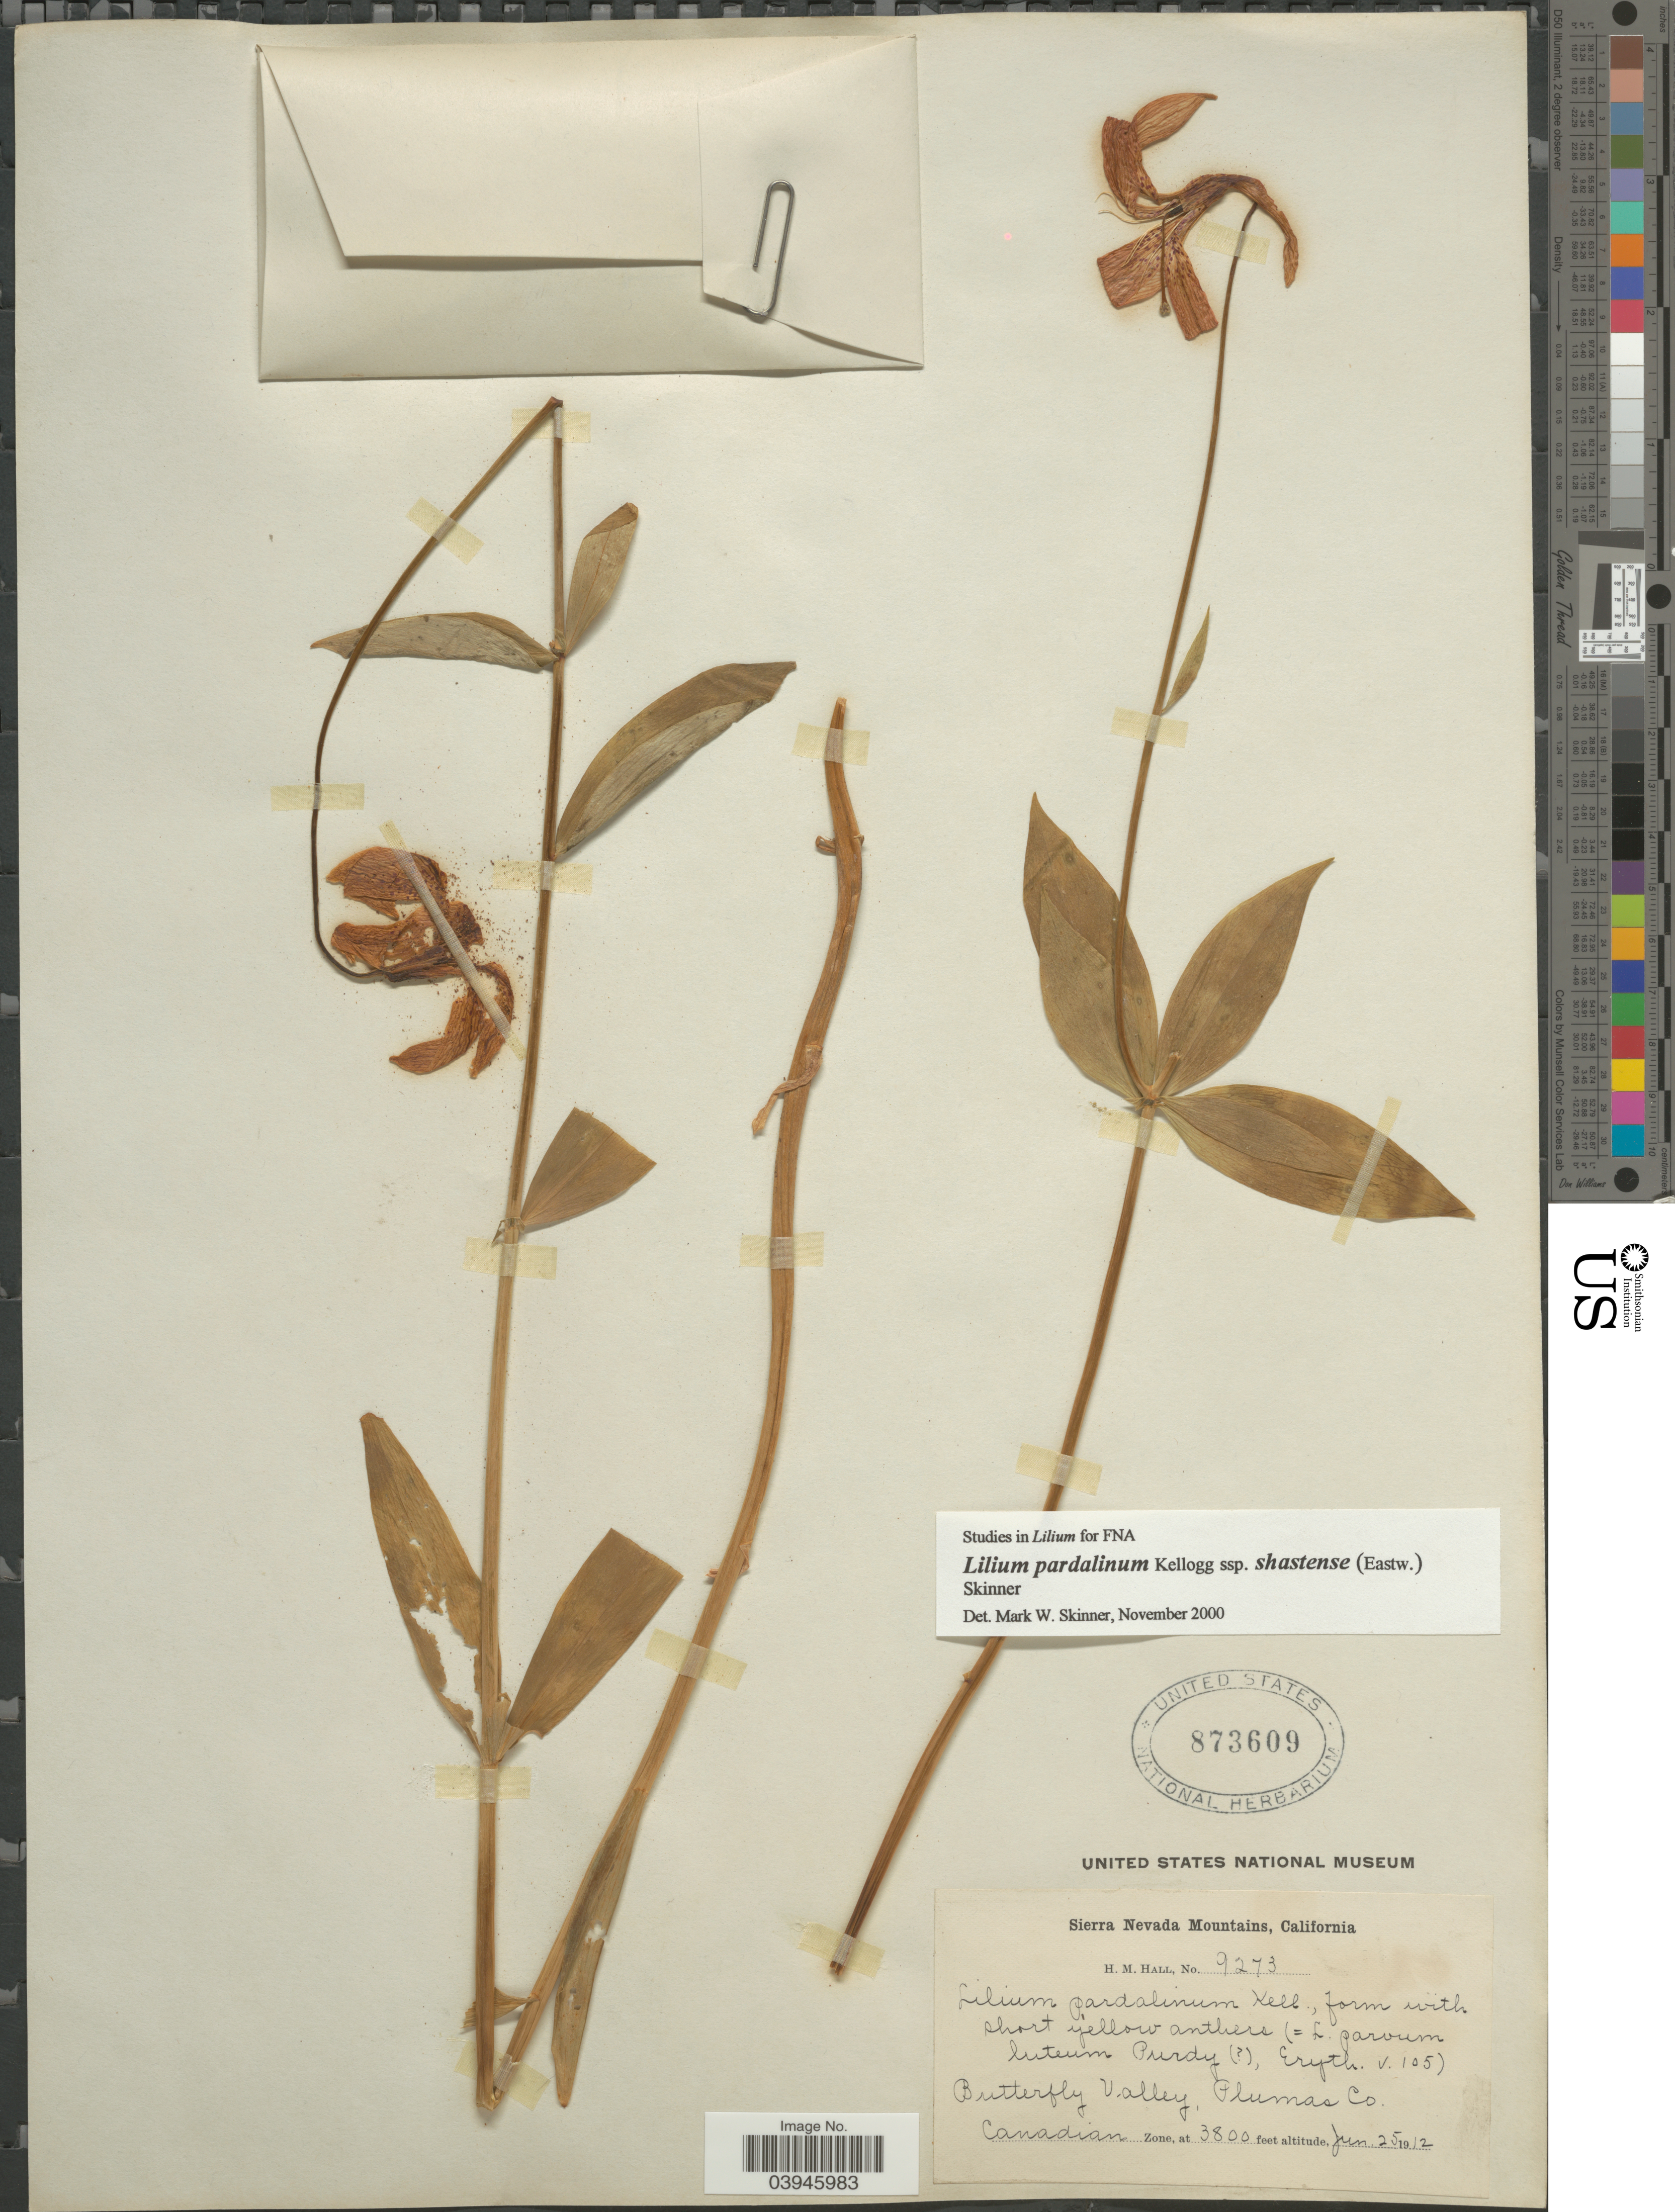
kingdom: Plantae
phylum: Tracheophyta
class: Liliopsida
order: Liliales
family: Liliaceae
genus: Lilium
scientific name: Lilium nevadense var. shastense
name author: Eastw.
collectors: H. M. Hall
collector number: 9273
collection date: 1912-06-25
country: United States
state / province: California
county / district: Plumas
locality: Sierra Nevada Mountains. Butterfly Valley, Plumas Co. Canadian Zone.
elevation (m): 1158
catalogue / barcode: US 873609